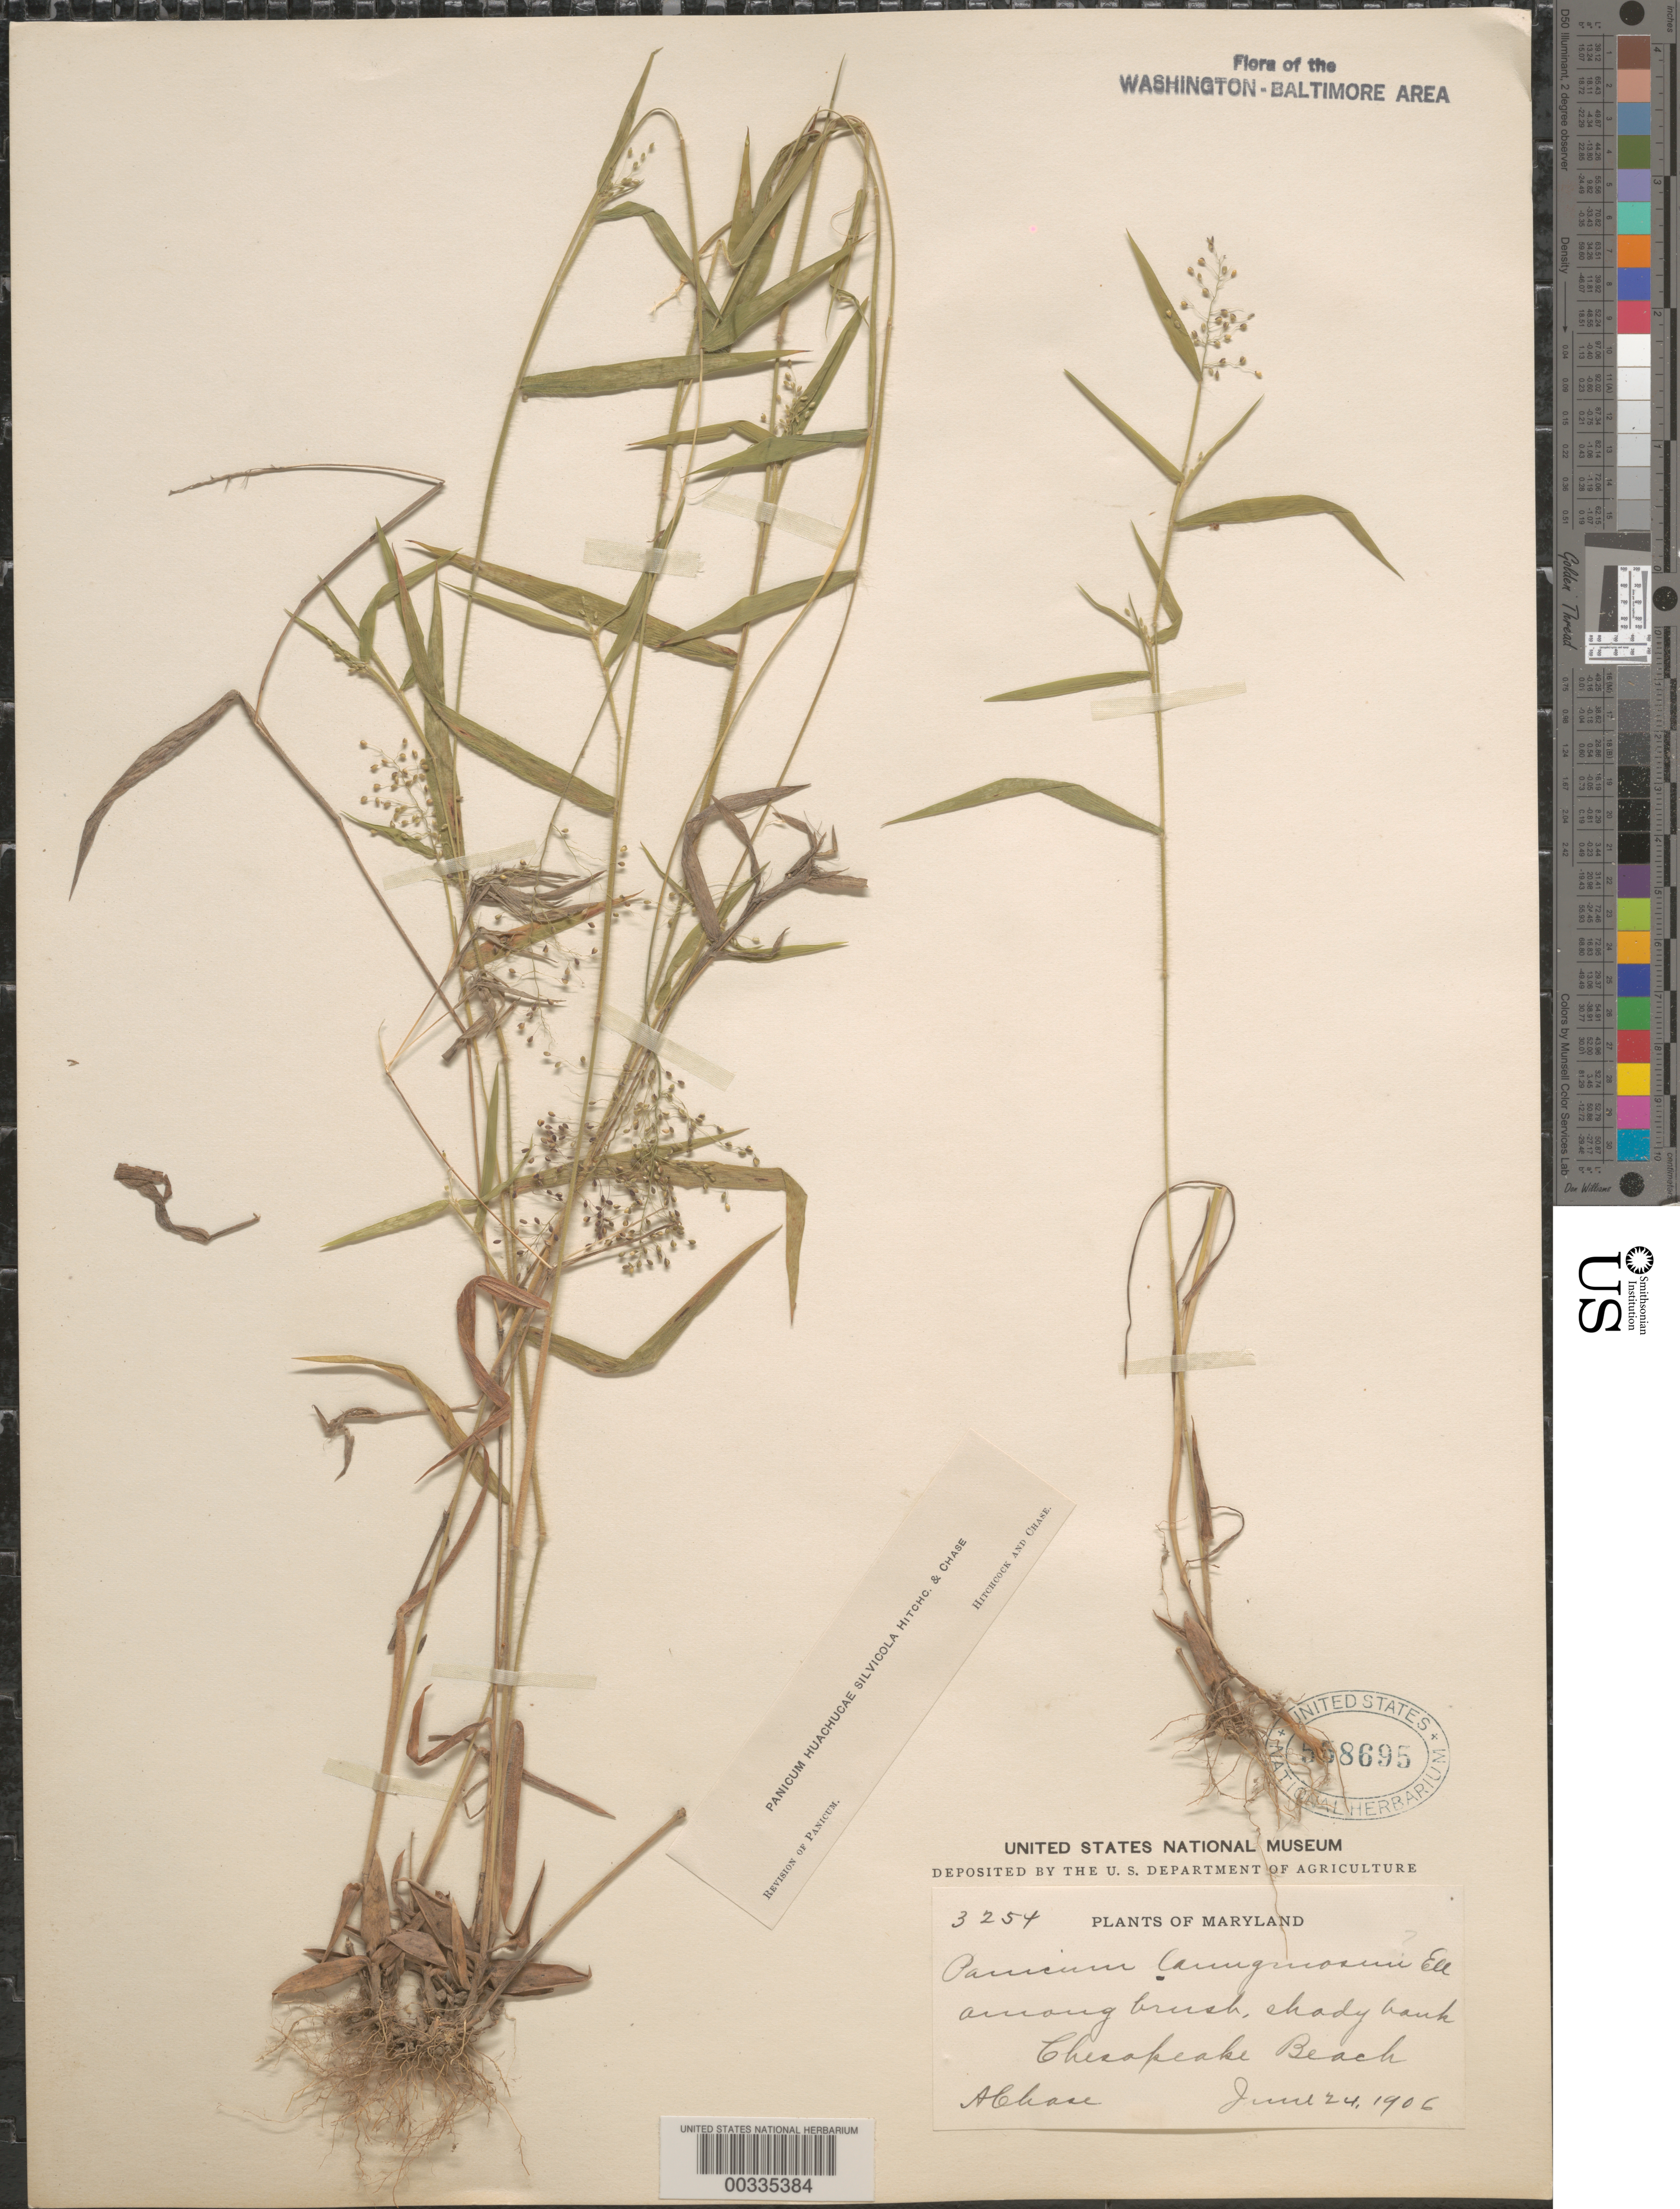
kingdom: Plantae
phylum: Tracheophyta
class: Liliopsida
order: Poales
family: Poaceae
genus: Dichanthelium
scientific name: Dichanthelium acuminatum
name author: (Sw.) Gould & C.A. Clark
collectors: A. Chase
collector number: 3254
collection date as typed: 24 Jun 1906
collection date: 1906-06-24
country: United States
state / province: Maryland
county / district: Calvert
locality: Chesapeake Beach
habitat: Among brush, shady bank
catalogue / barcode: US 558695